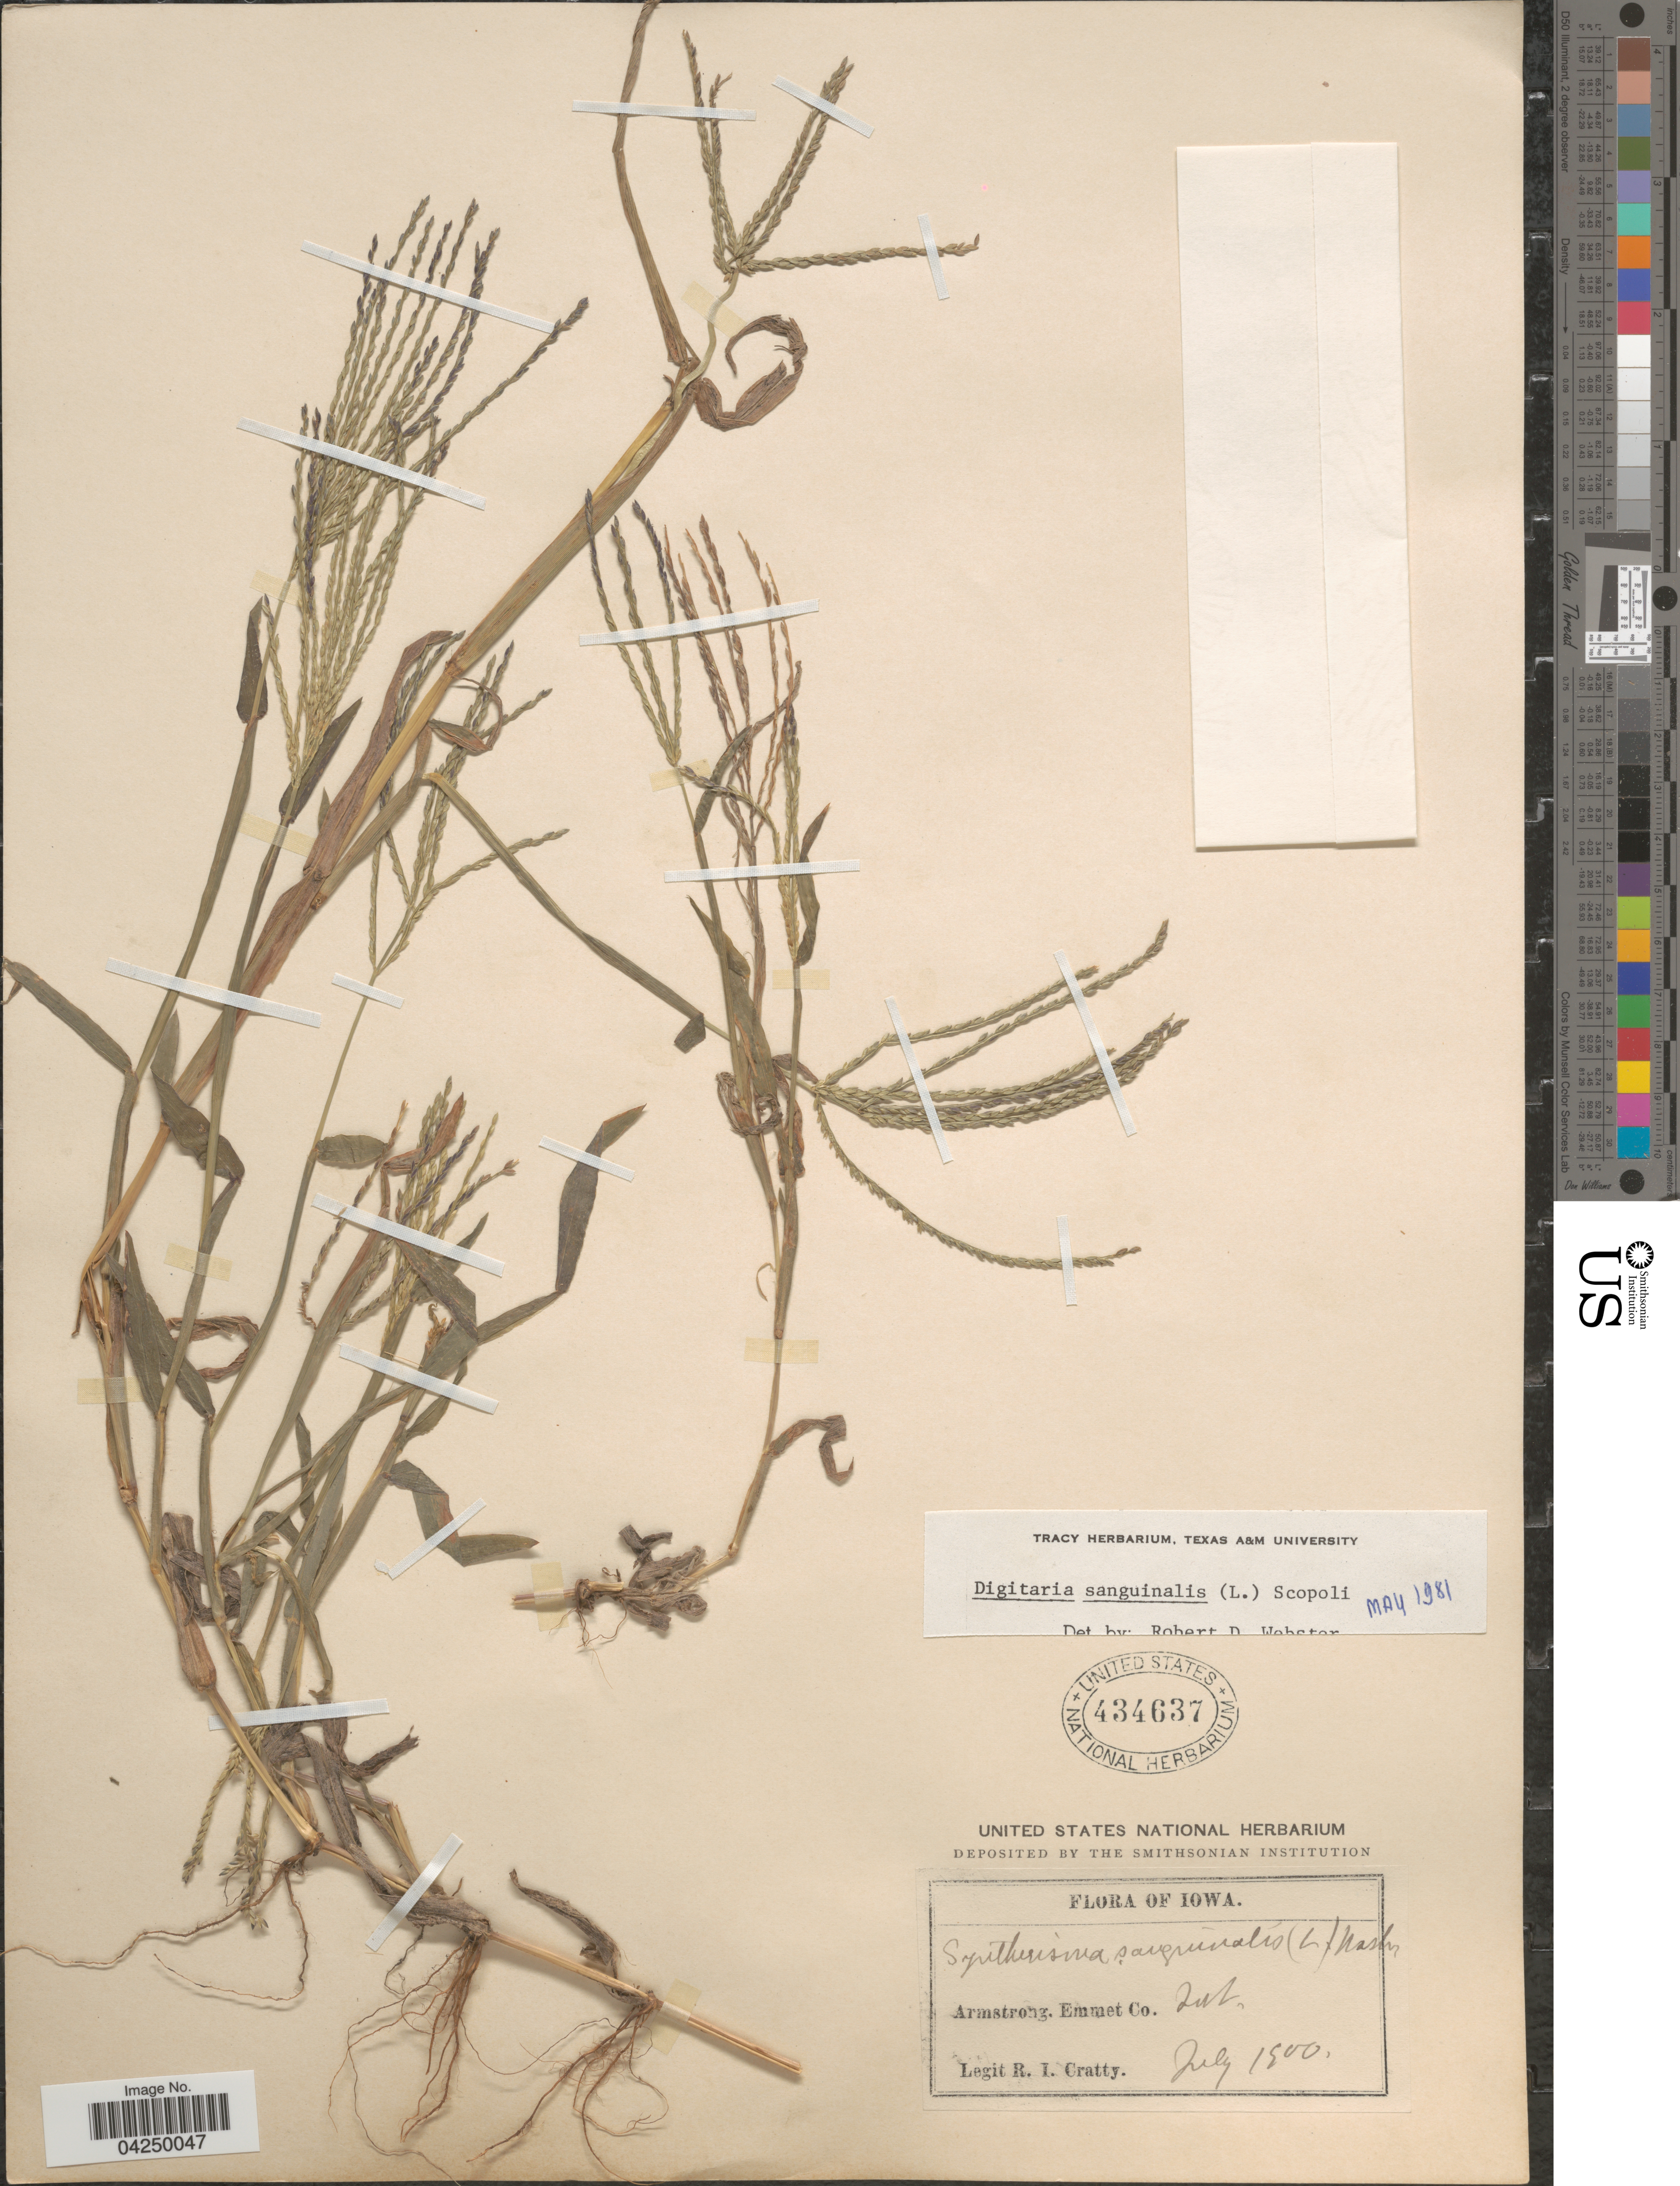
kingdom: Plantae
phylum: Tracheophyta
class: Liliopsida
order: Poales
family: Poaceae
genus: Digitaria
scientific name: Digitaria sanguinalis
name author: (L.) Scop.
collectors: R. Cratty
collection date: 1900-07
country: United States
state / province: Iowa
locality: Armstrong. Emmet Co. Int.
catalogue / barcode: US 434637